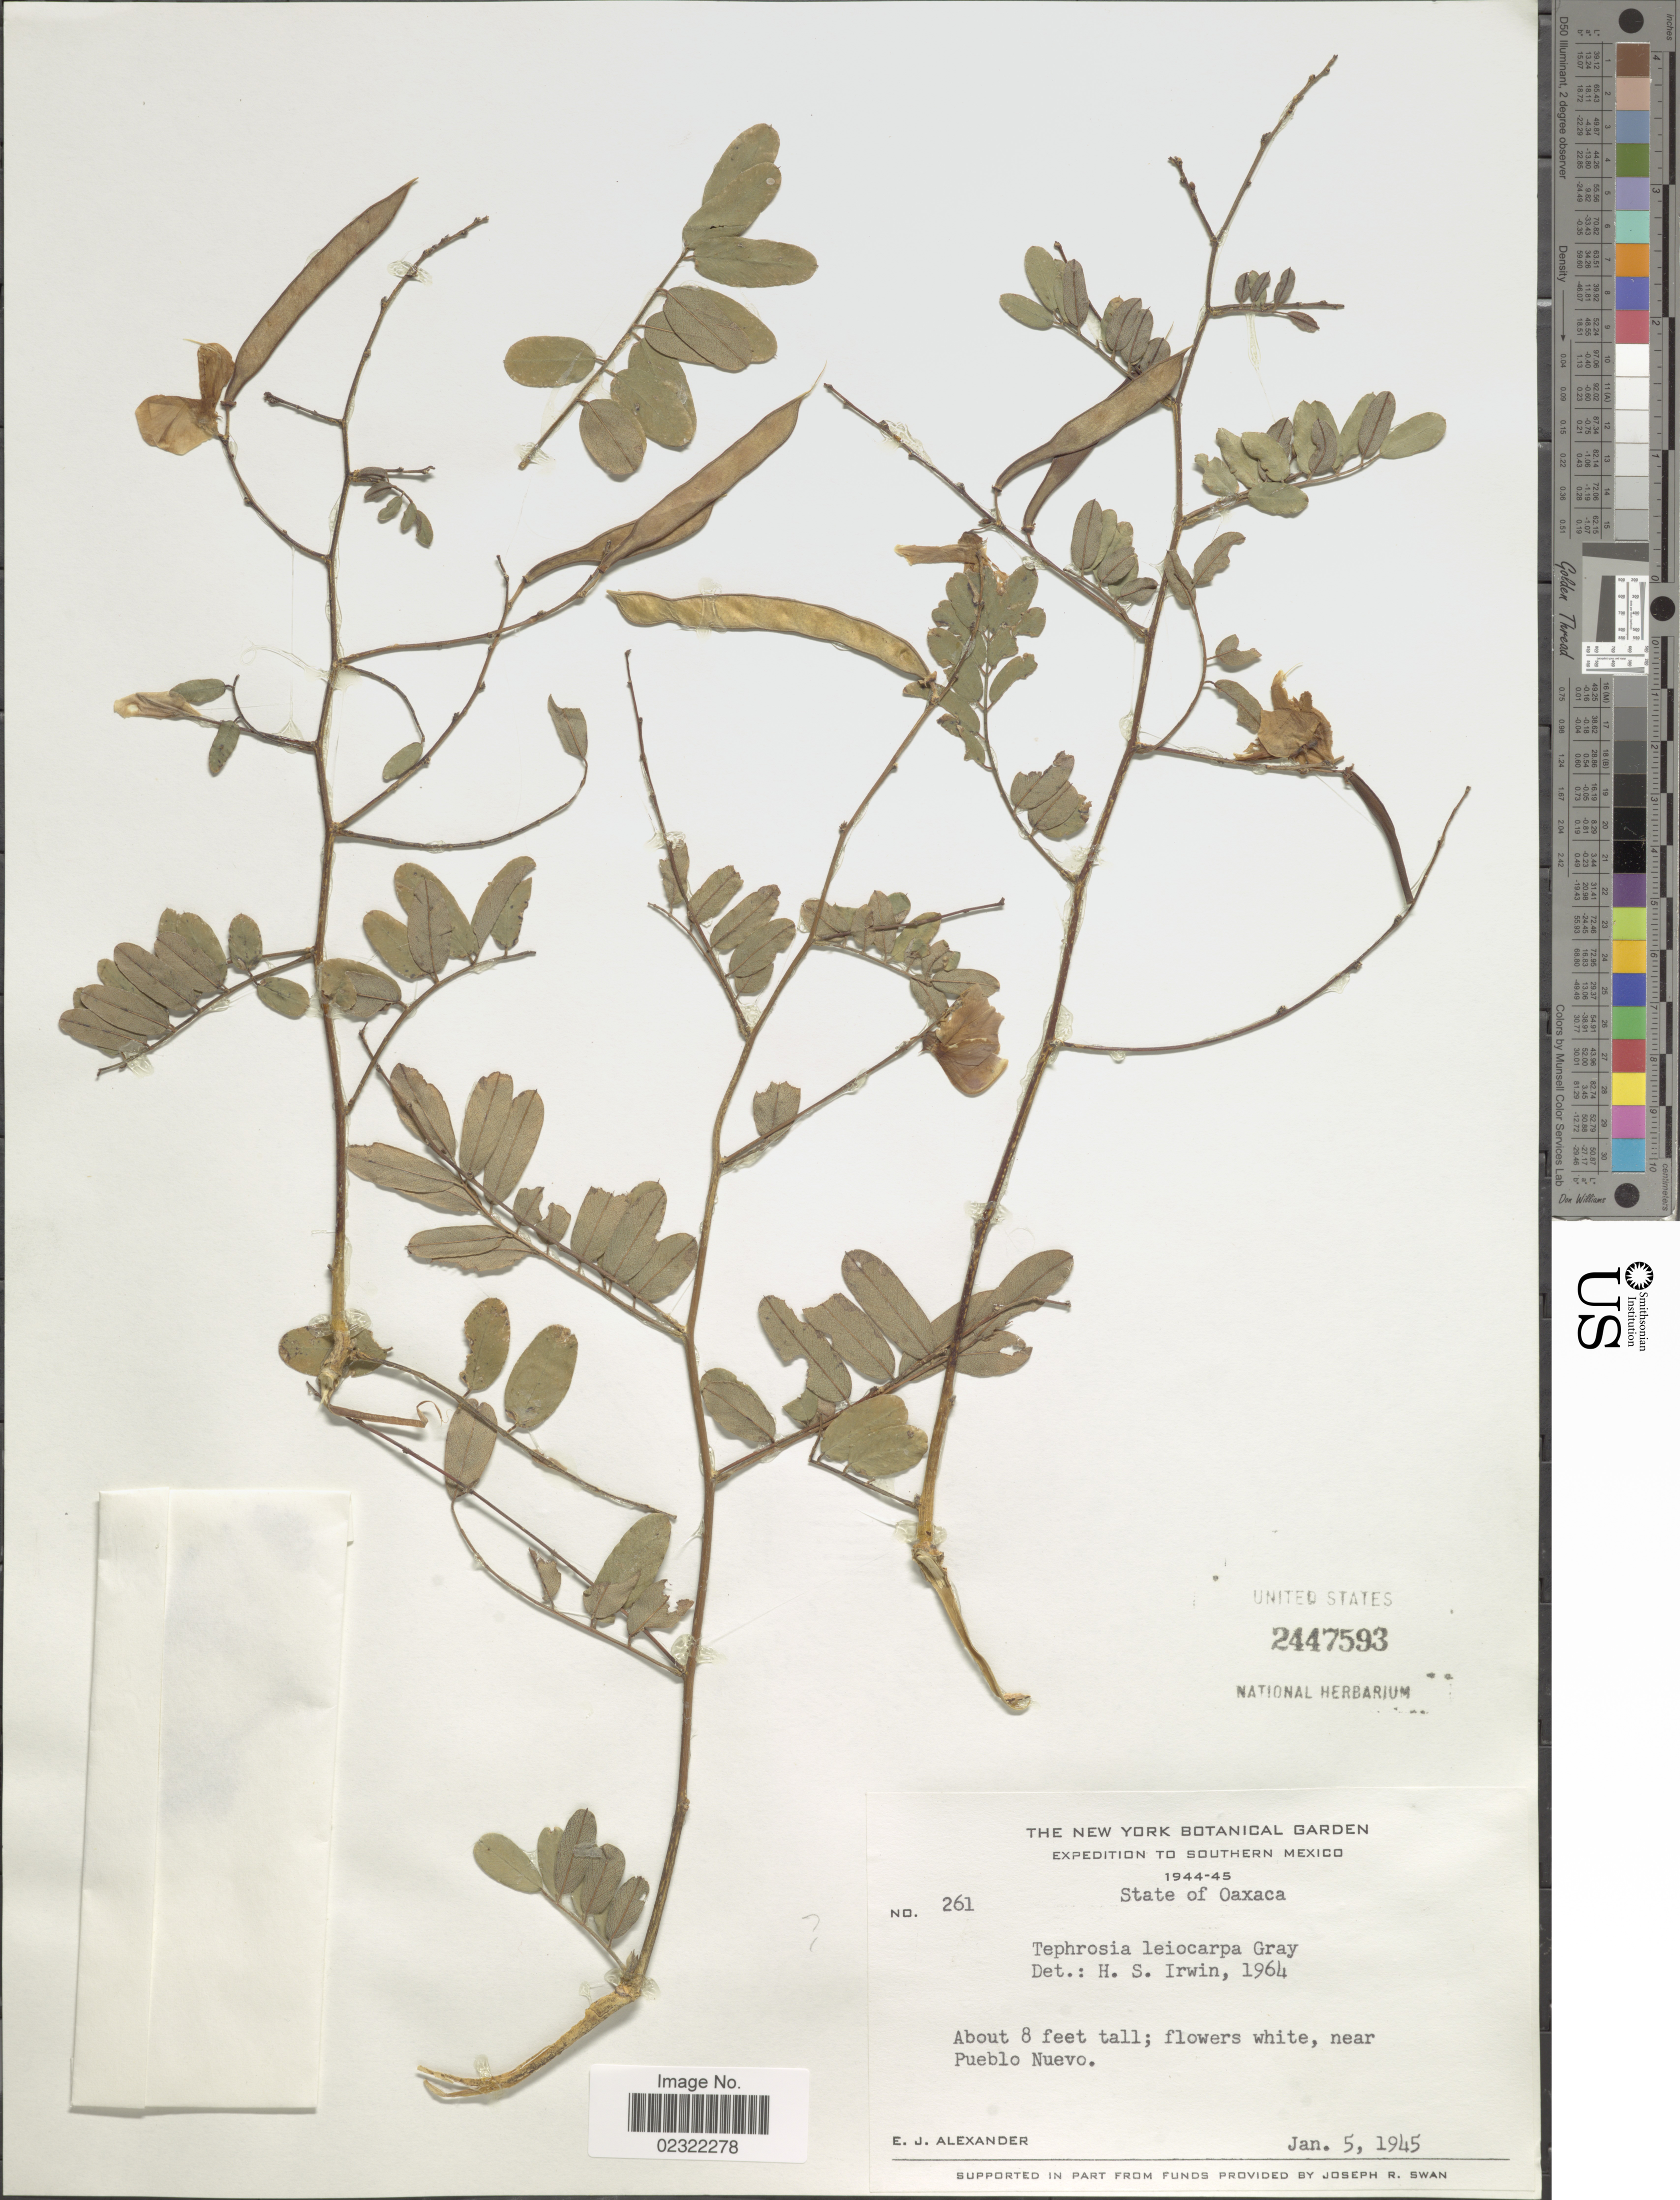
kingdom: Plantae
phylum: Tracheophyta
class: Magnoliopsida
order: Fabales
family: Fabaceae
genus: Tephrosia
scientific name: Tephrosia leiocarpa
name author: A. Gray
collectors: E. J. Alexander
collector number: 261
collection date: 1945-01-05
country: Mexico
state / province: Oaxaca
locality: State of Oaxaca, Near Pueblo Nuevo. Southern Mexico.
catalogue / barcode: US 2447593